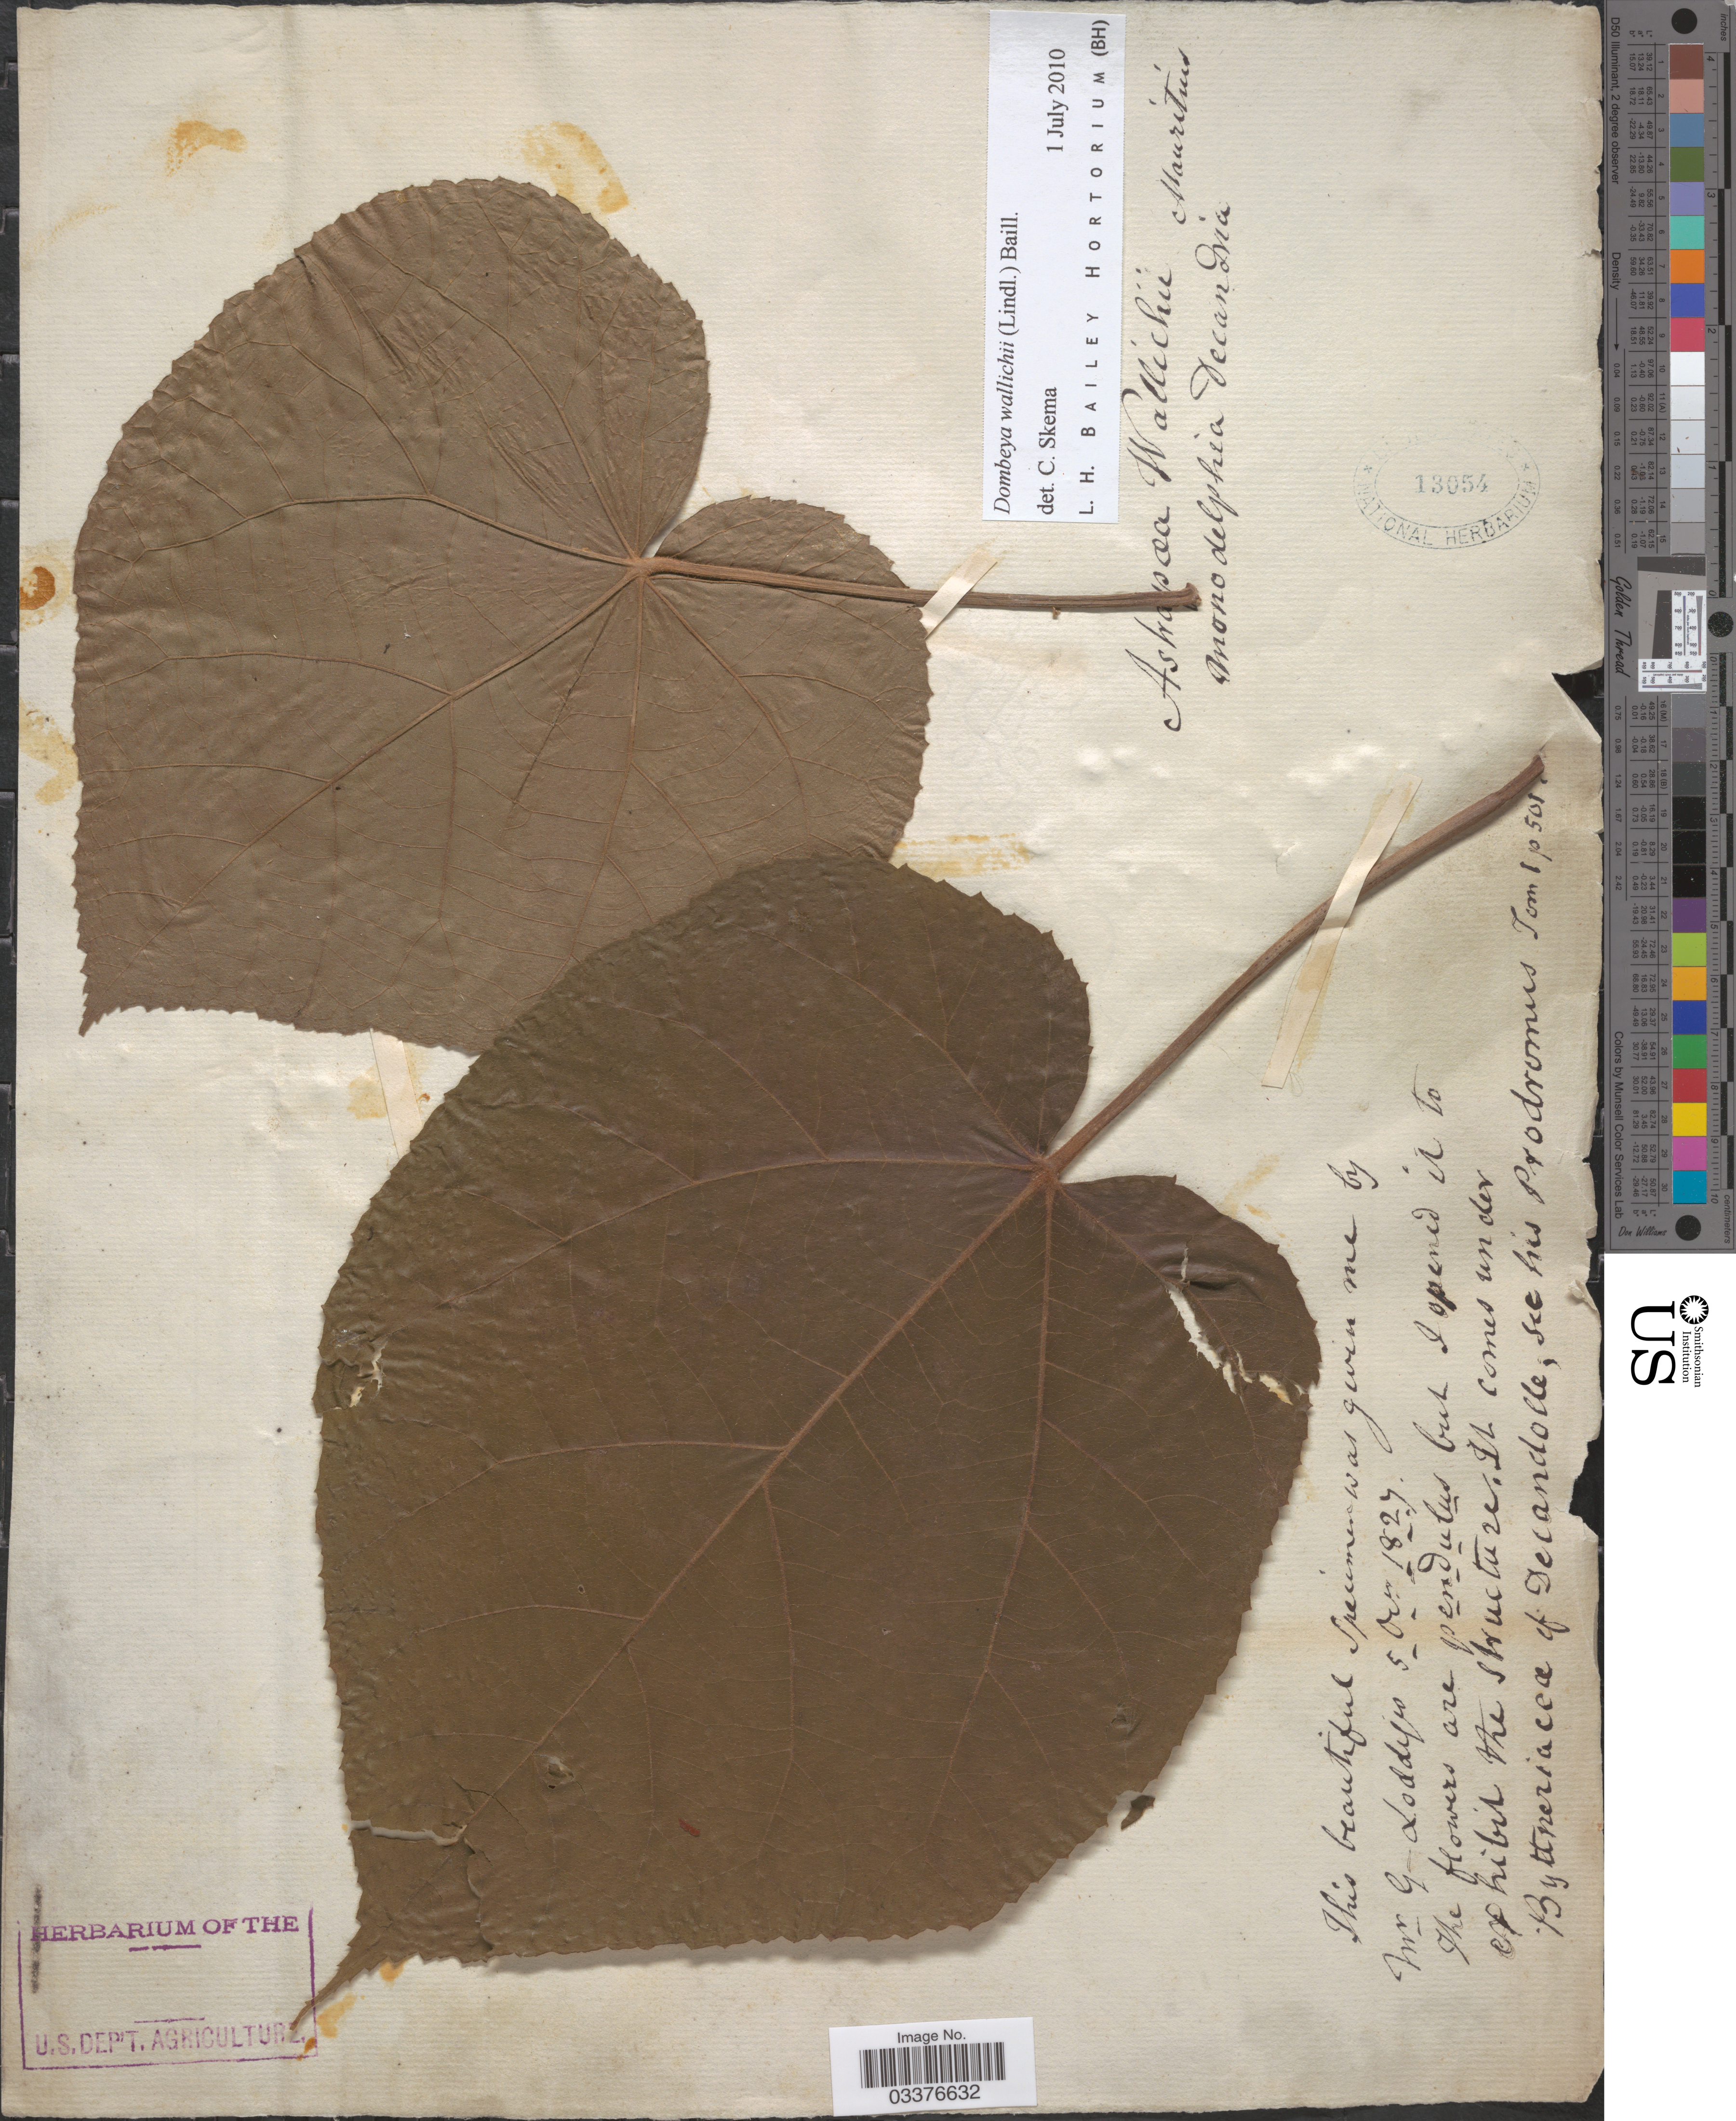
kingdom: Plantae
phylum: Tracheophyta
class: Magnoliopsida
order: Malvales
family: Malvaceae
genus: Dombeya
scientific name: Dombeya wallichii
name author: (Lindl.) Baill.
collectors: Facchini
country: Mauritius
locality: Mauritius [unsure placement]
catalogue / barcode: US 13054